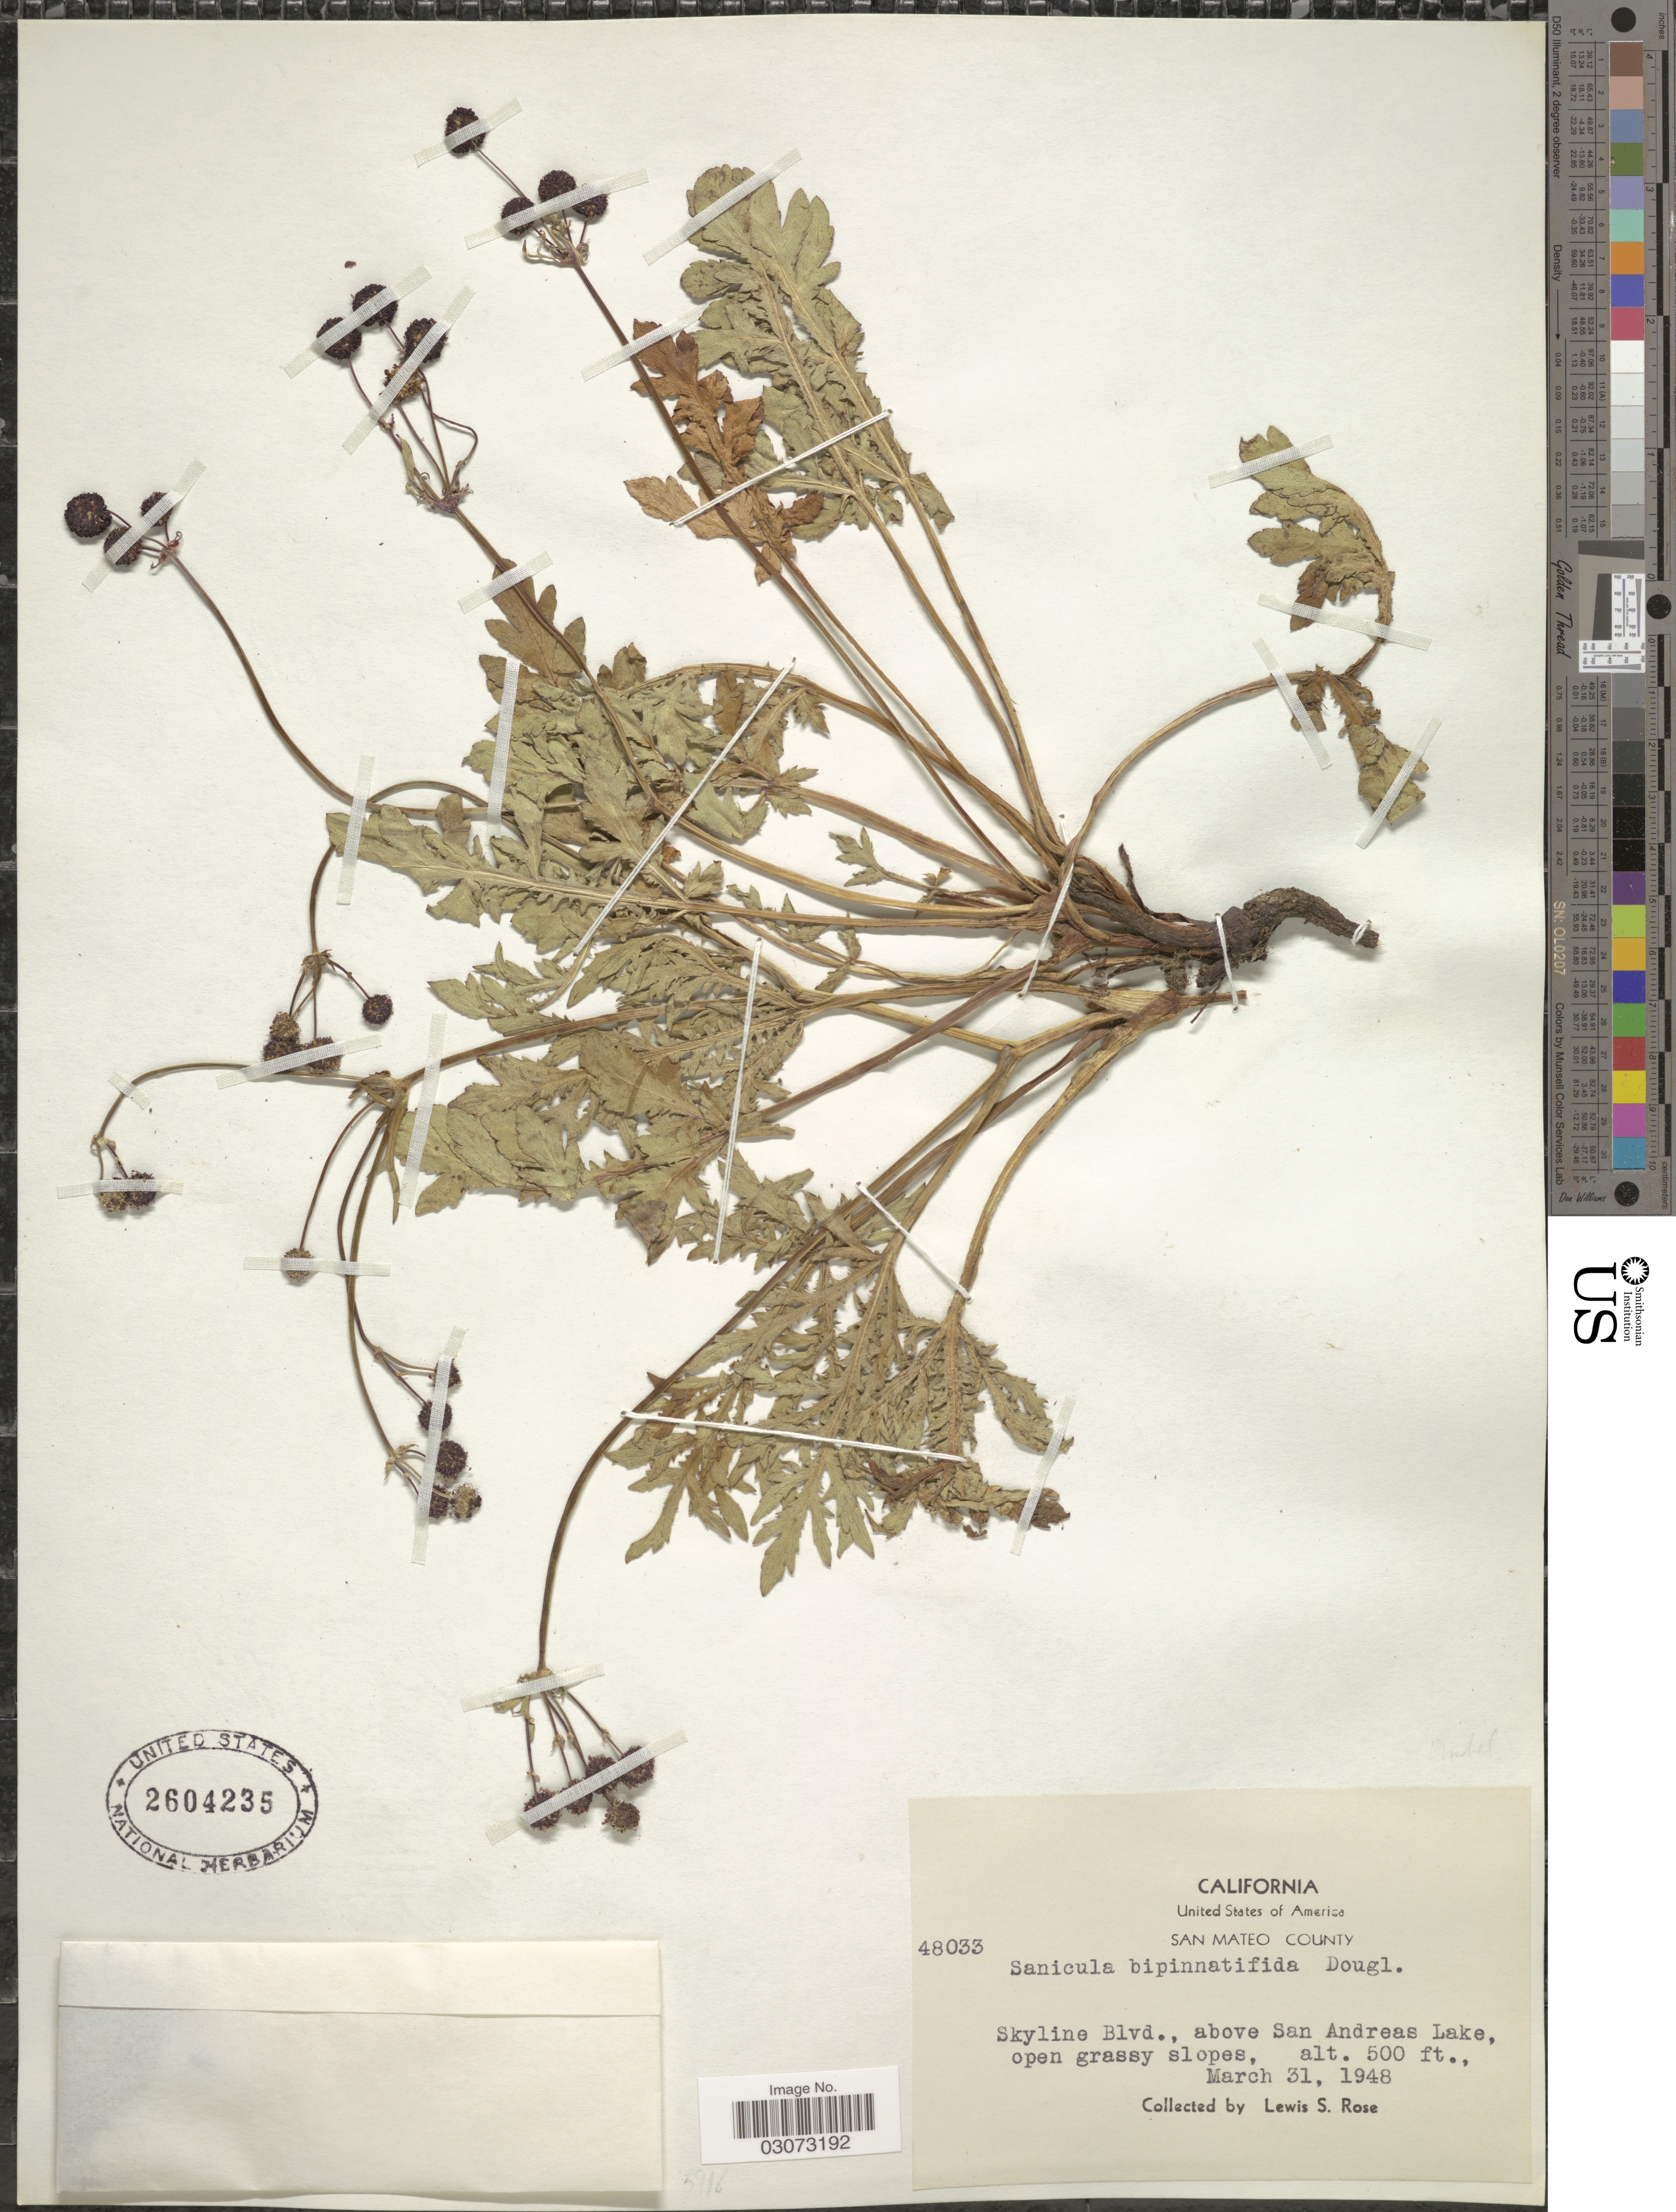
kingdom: Plantae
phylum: Tracheophyta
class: Magnoliopsida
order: Apiales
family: Apiaceae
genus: Sanicula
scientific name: Sanicula bipinnatifida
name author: Douglas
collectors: L. S. Rose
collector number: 48033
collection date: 1948-03-31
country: United States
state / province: California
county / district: San Mateo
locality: San Mateo County. Skyline Blvd., above San Andreas Lake.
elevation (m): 152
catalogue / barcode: US 2604235